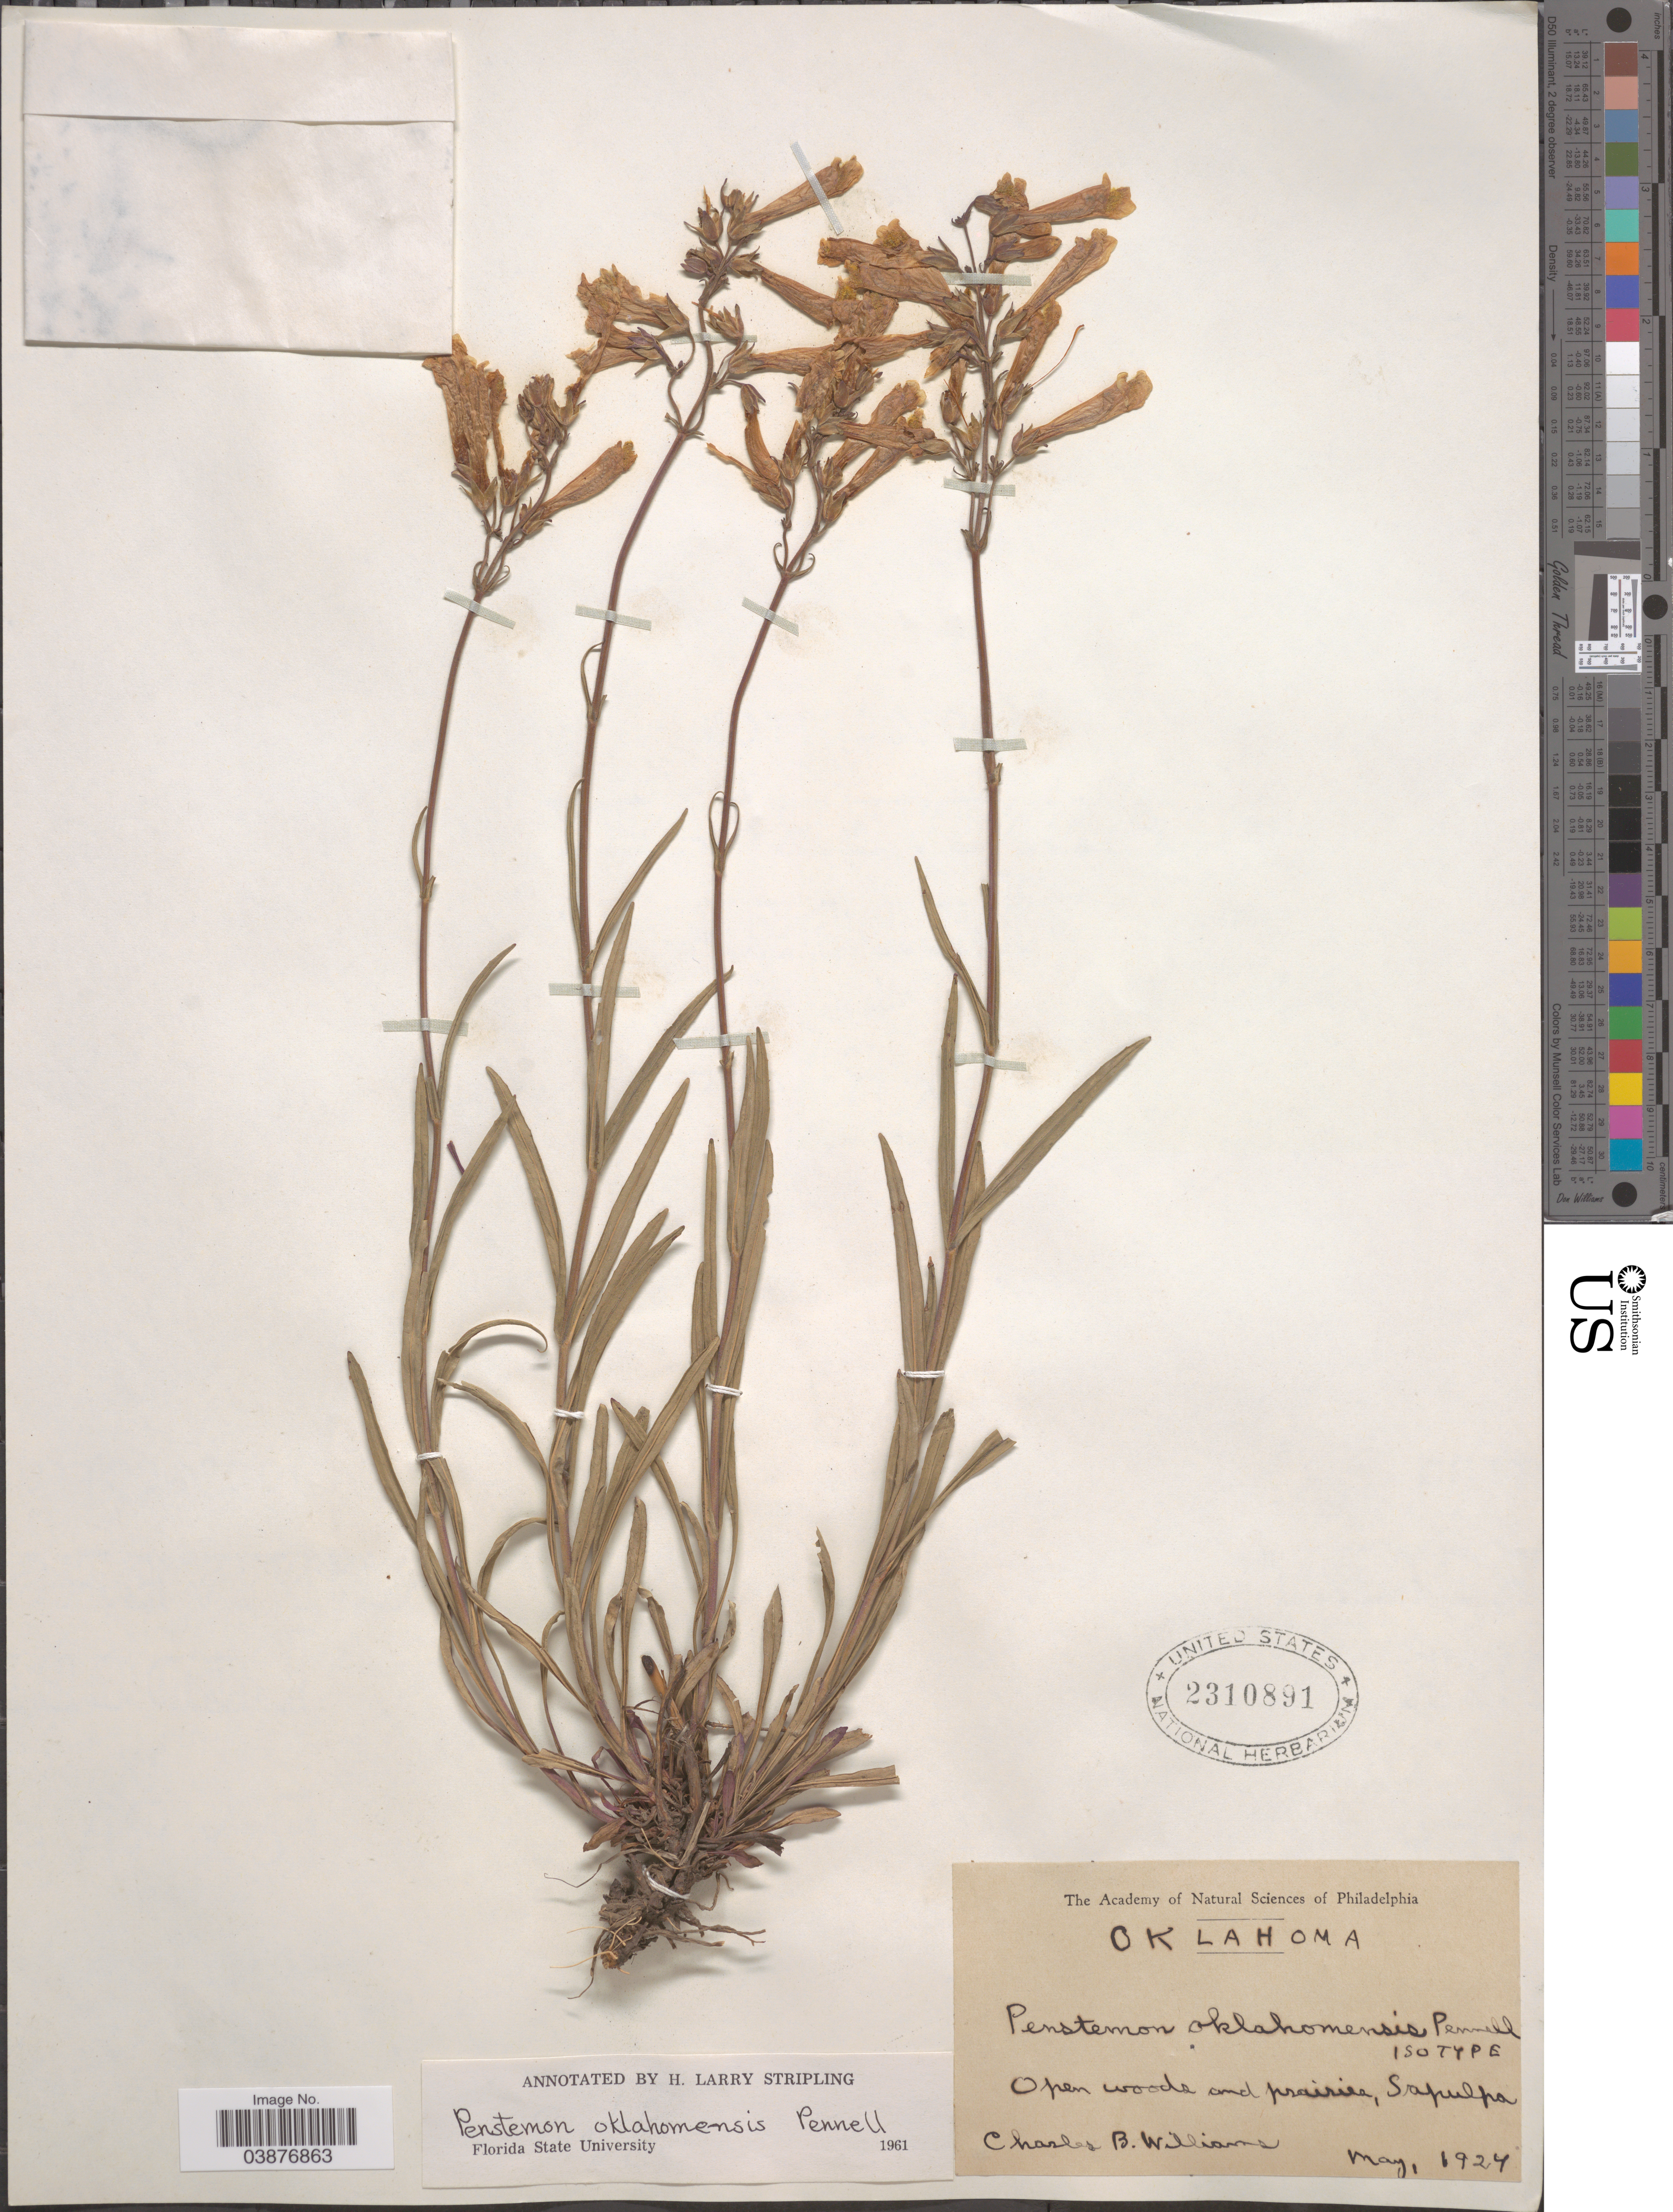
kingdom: Plantae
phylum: Tracheophyta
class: Magnoliopsida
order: Lamiales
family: Plantaginaceae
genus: Penstemon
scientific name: Penstemon oklahomensis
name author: Pennell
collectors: C. Williams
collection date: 1924-05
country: United States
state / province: Oklahoma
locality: Open woods and prairies, Sapulpa.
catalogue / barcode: US 2310891